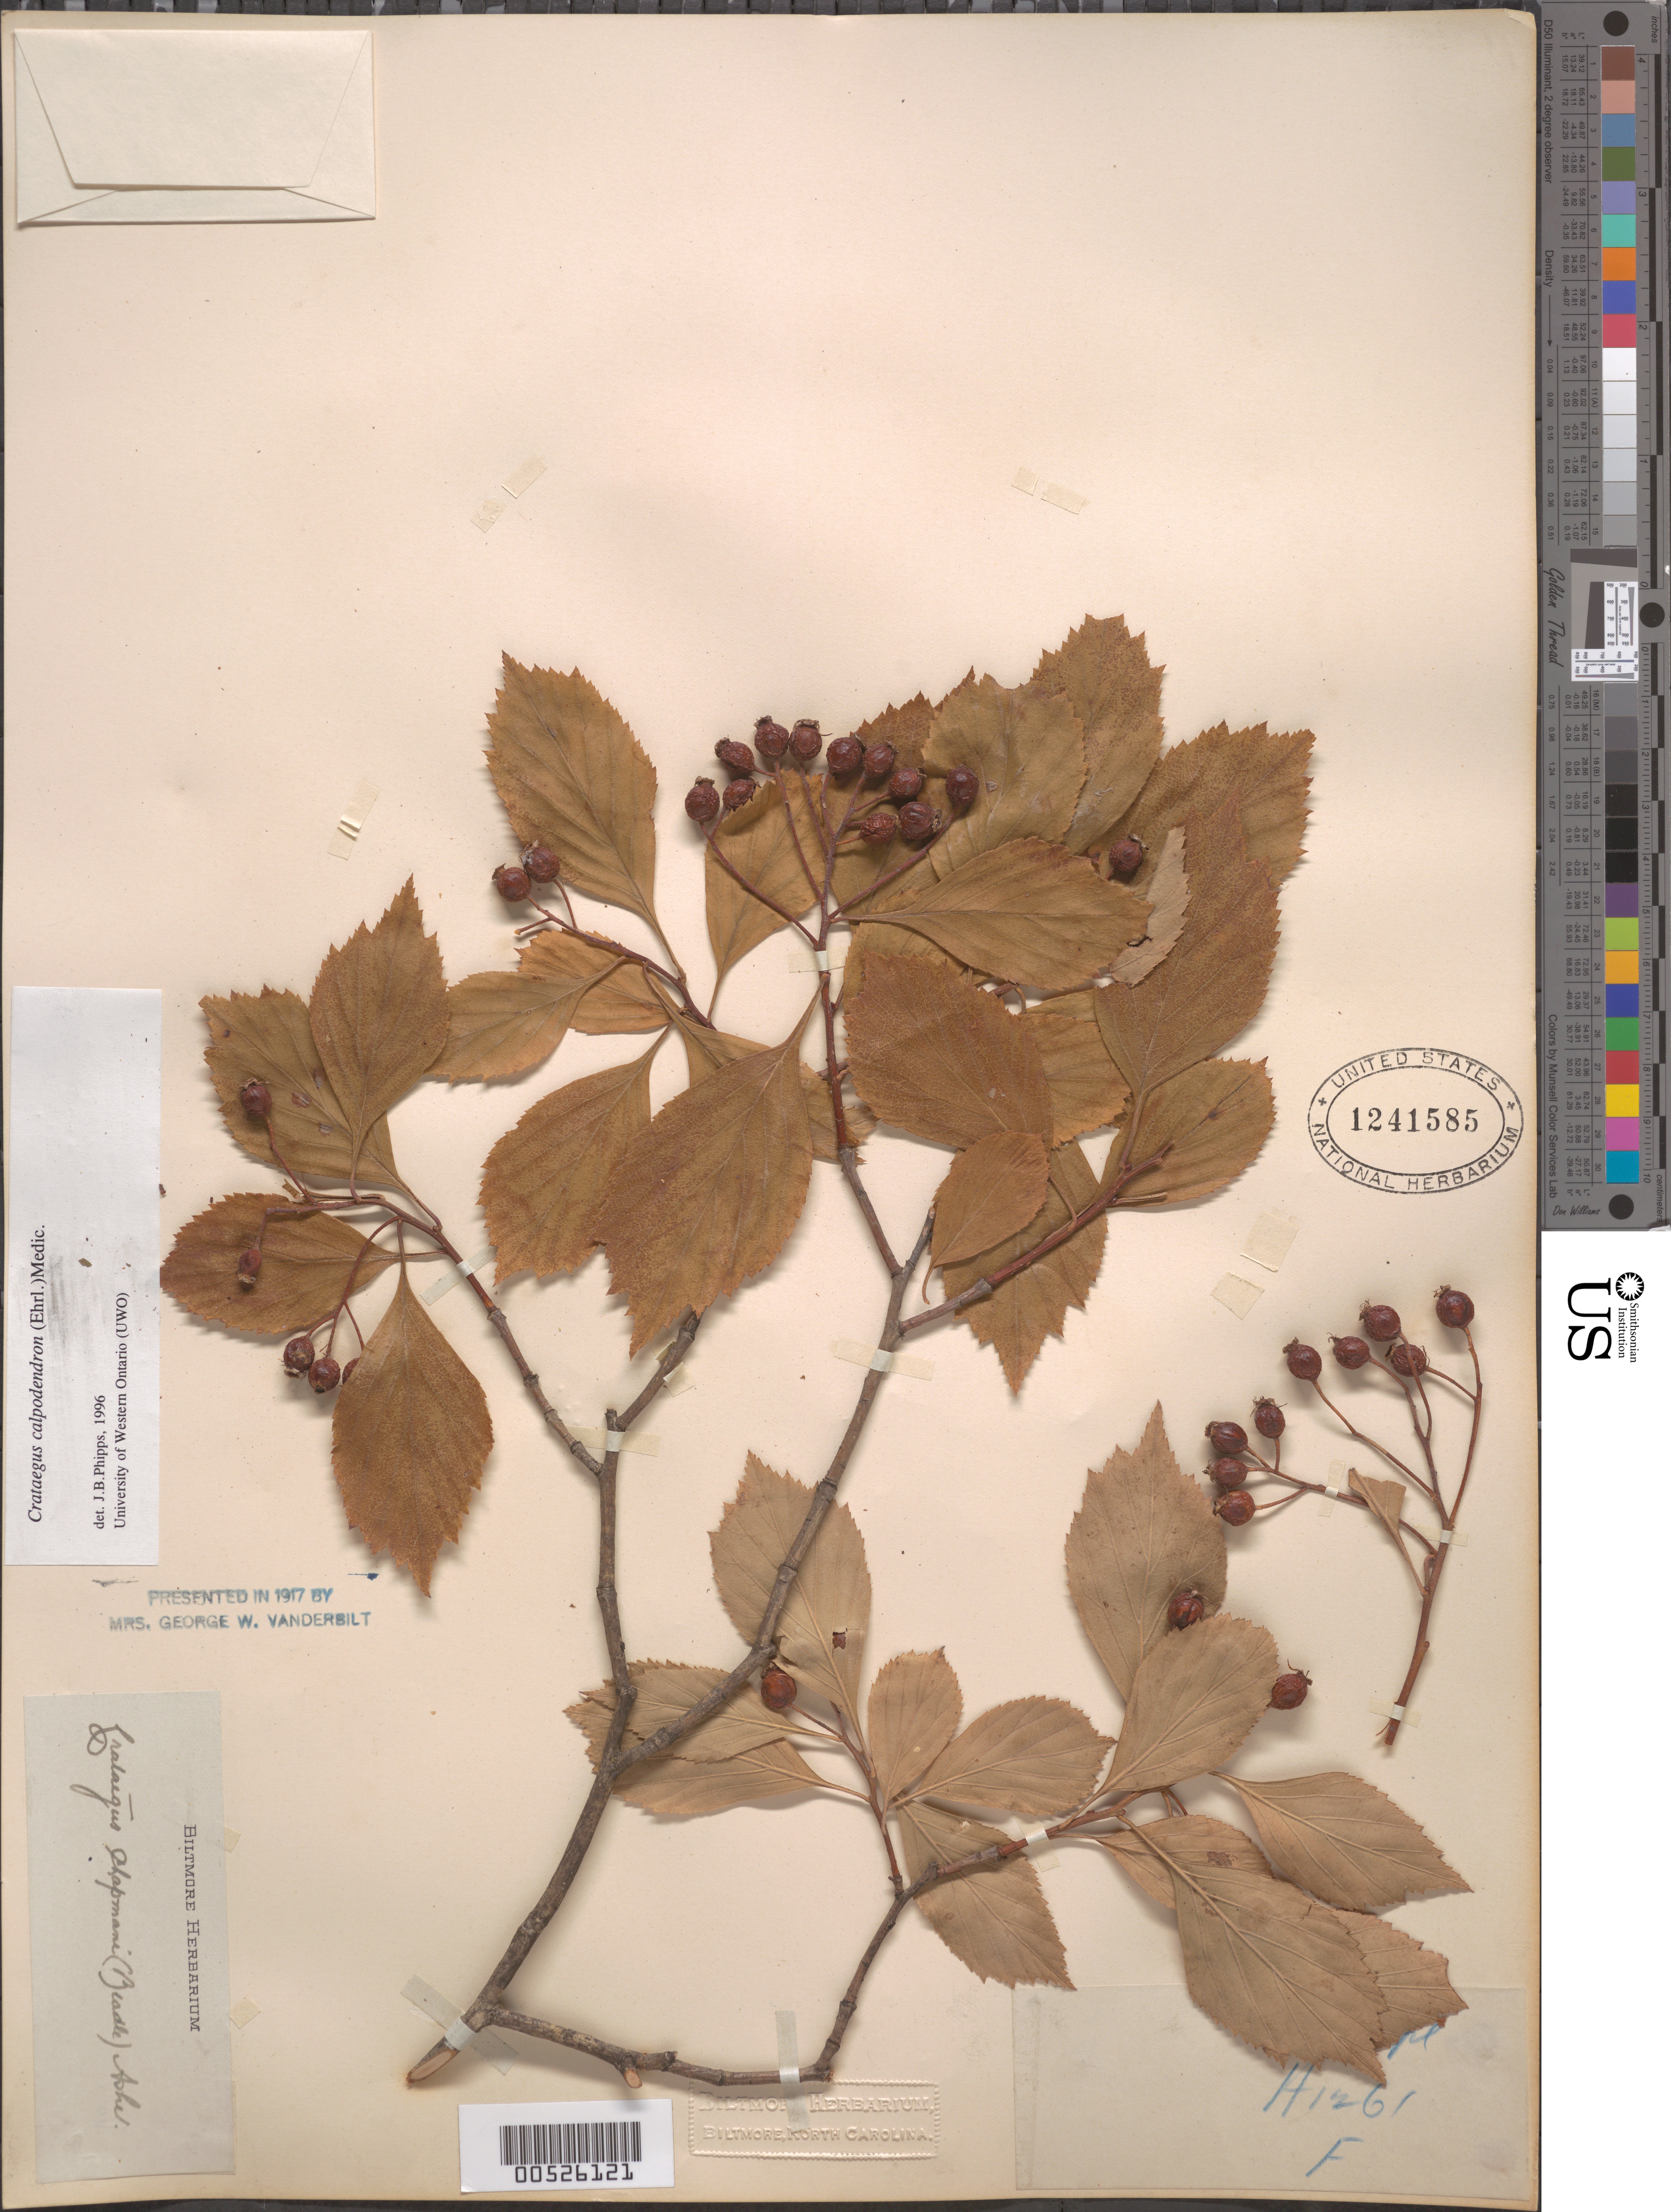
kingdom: Plantae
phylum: Tracheophyta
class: Magnoliopsida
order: Rosales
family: Rosaceae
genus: Crataegus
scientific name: Crataegus calpodendron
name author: (Ehrh.) Medik.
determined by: Phipps, James B., (UWO), University of Western Ontario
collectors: ex herb. Biltmore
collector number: H1261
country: United States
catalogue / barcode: US 1241585